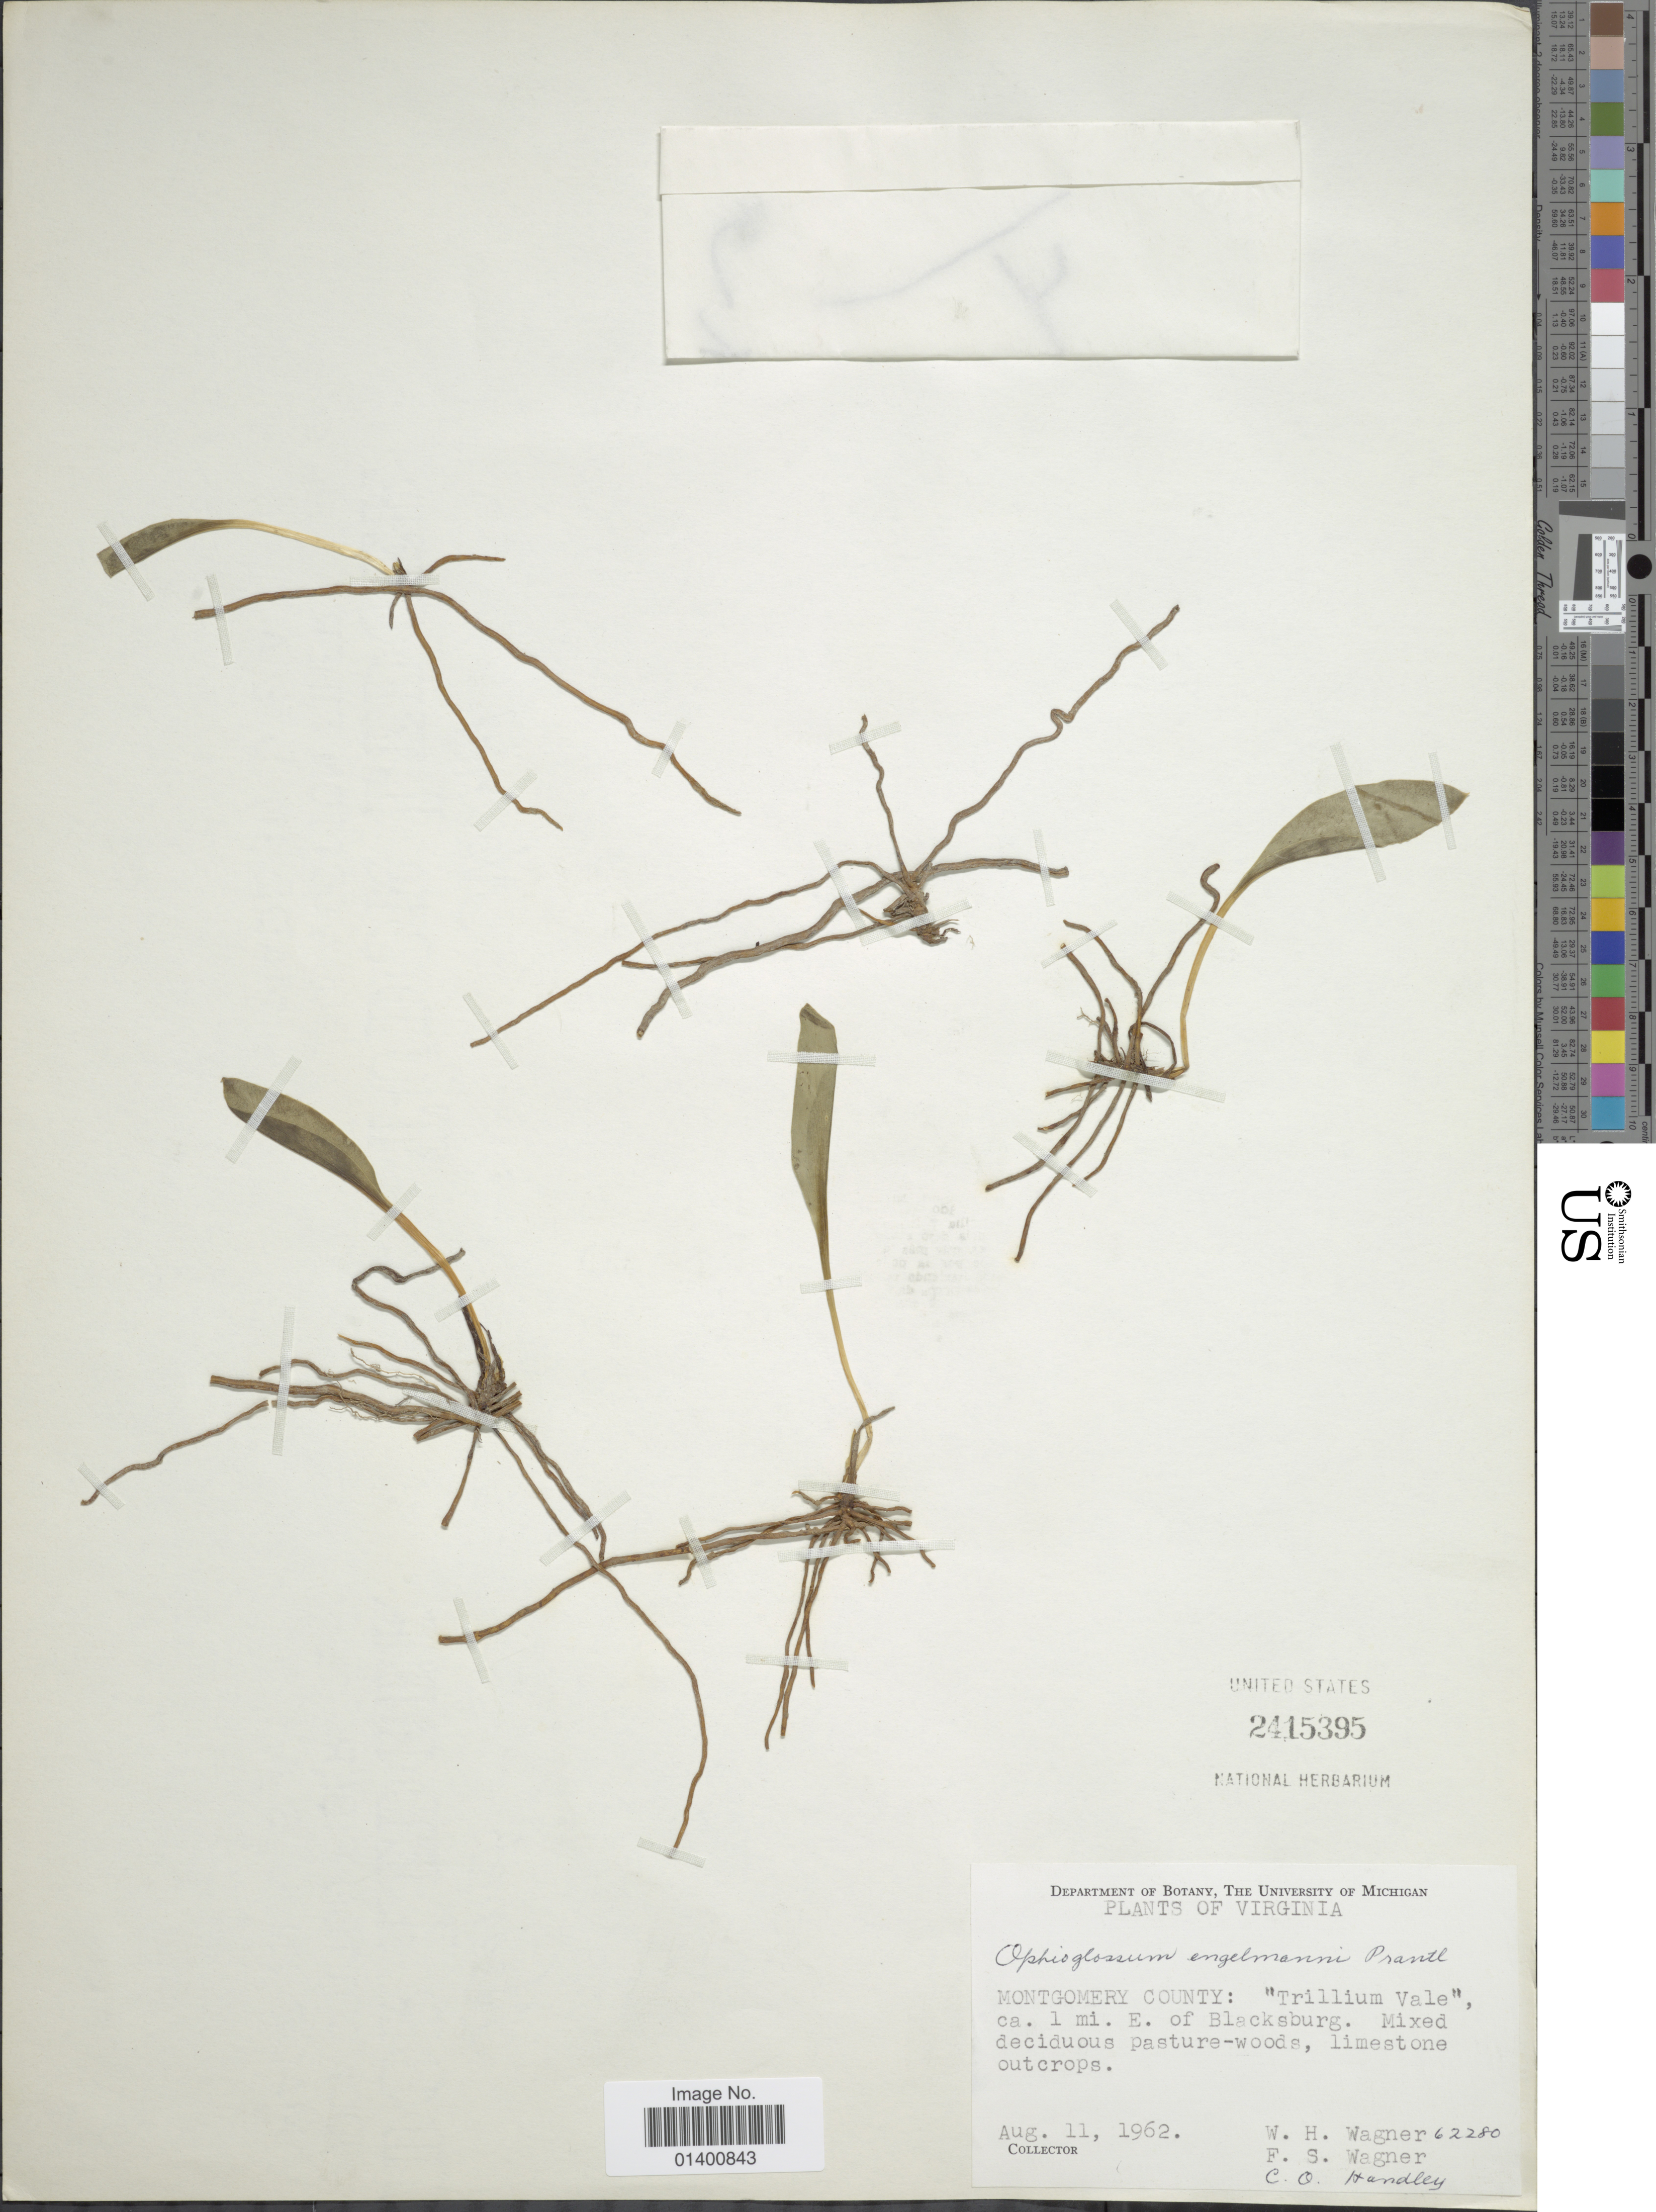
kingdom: Plantae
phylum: Tracheophyta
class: Polypodiopsida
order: Ophioglossales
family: Ophioglossaceae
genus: Ophioglossum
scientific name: Ophioglossum engelmannii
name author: Prantl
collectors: W. H. Wagner, F. S. Wagner & C. O. Handley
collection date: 1962-08-11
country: United States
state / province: Virginia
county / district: Montgomery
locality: Montgomery County: "Trillium Vale", ca. 1 mi. E. of Blacksburg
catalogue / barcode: US 2415395